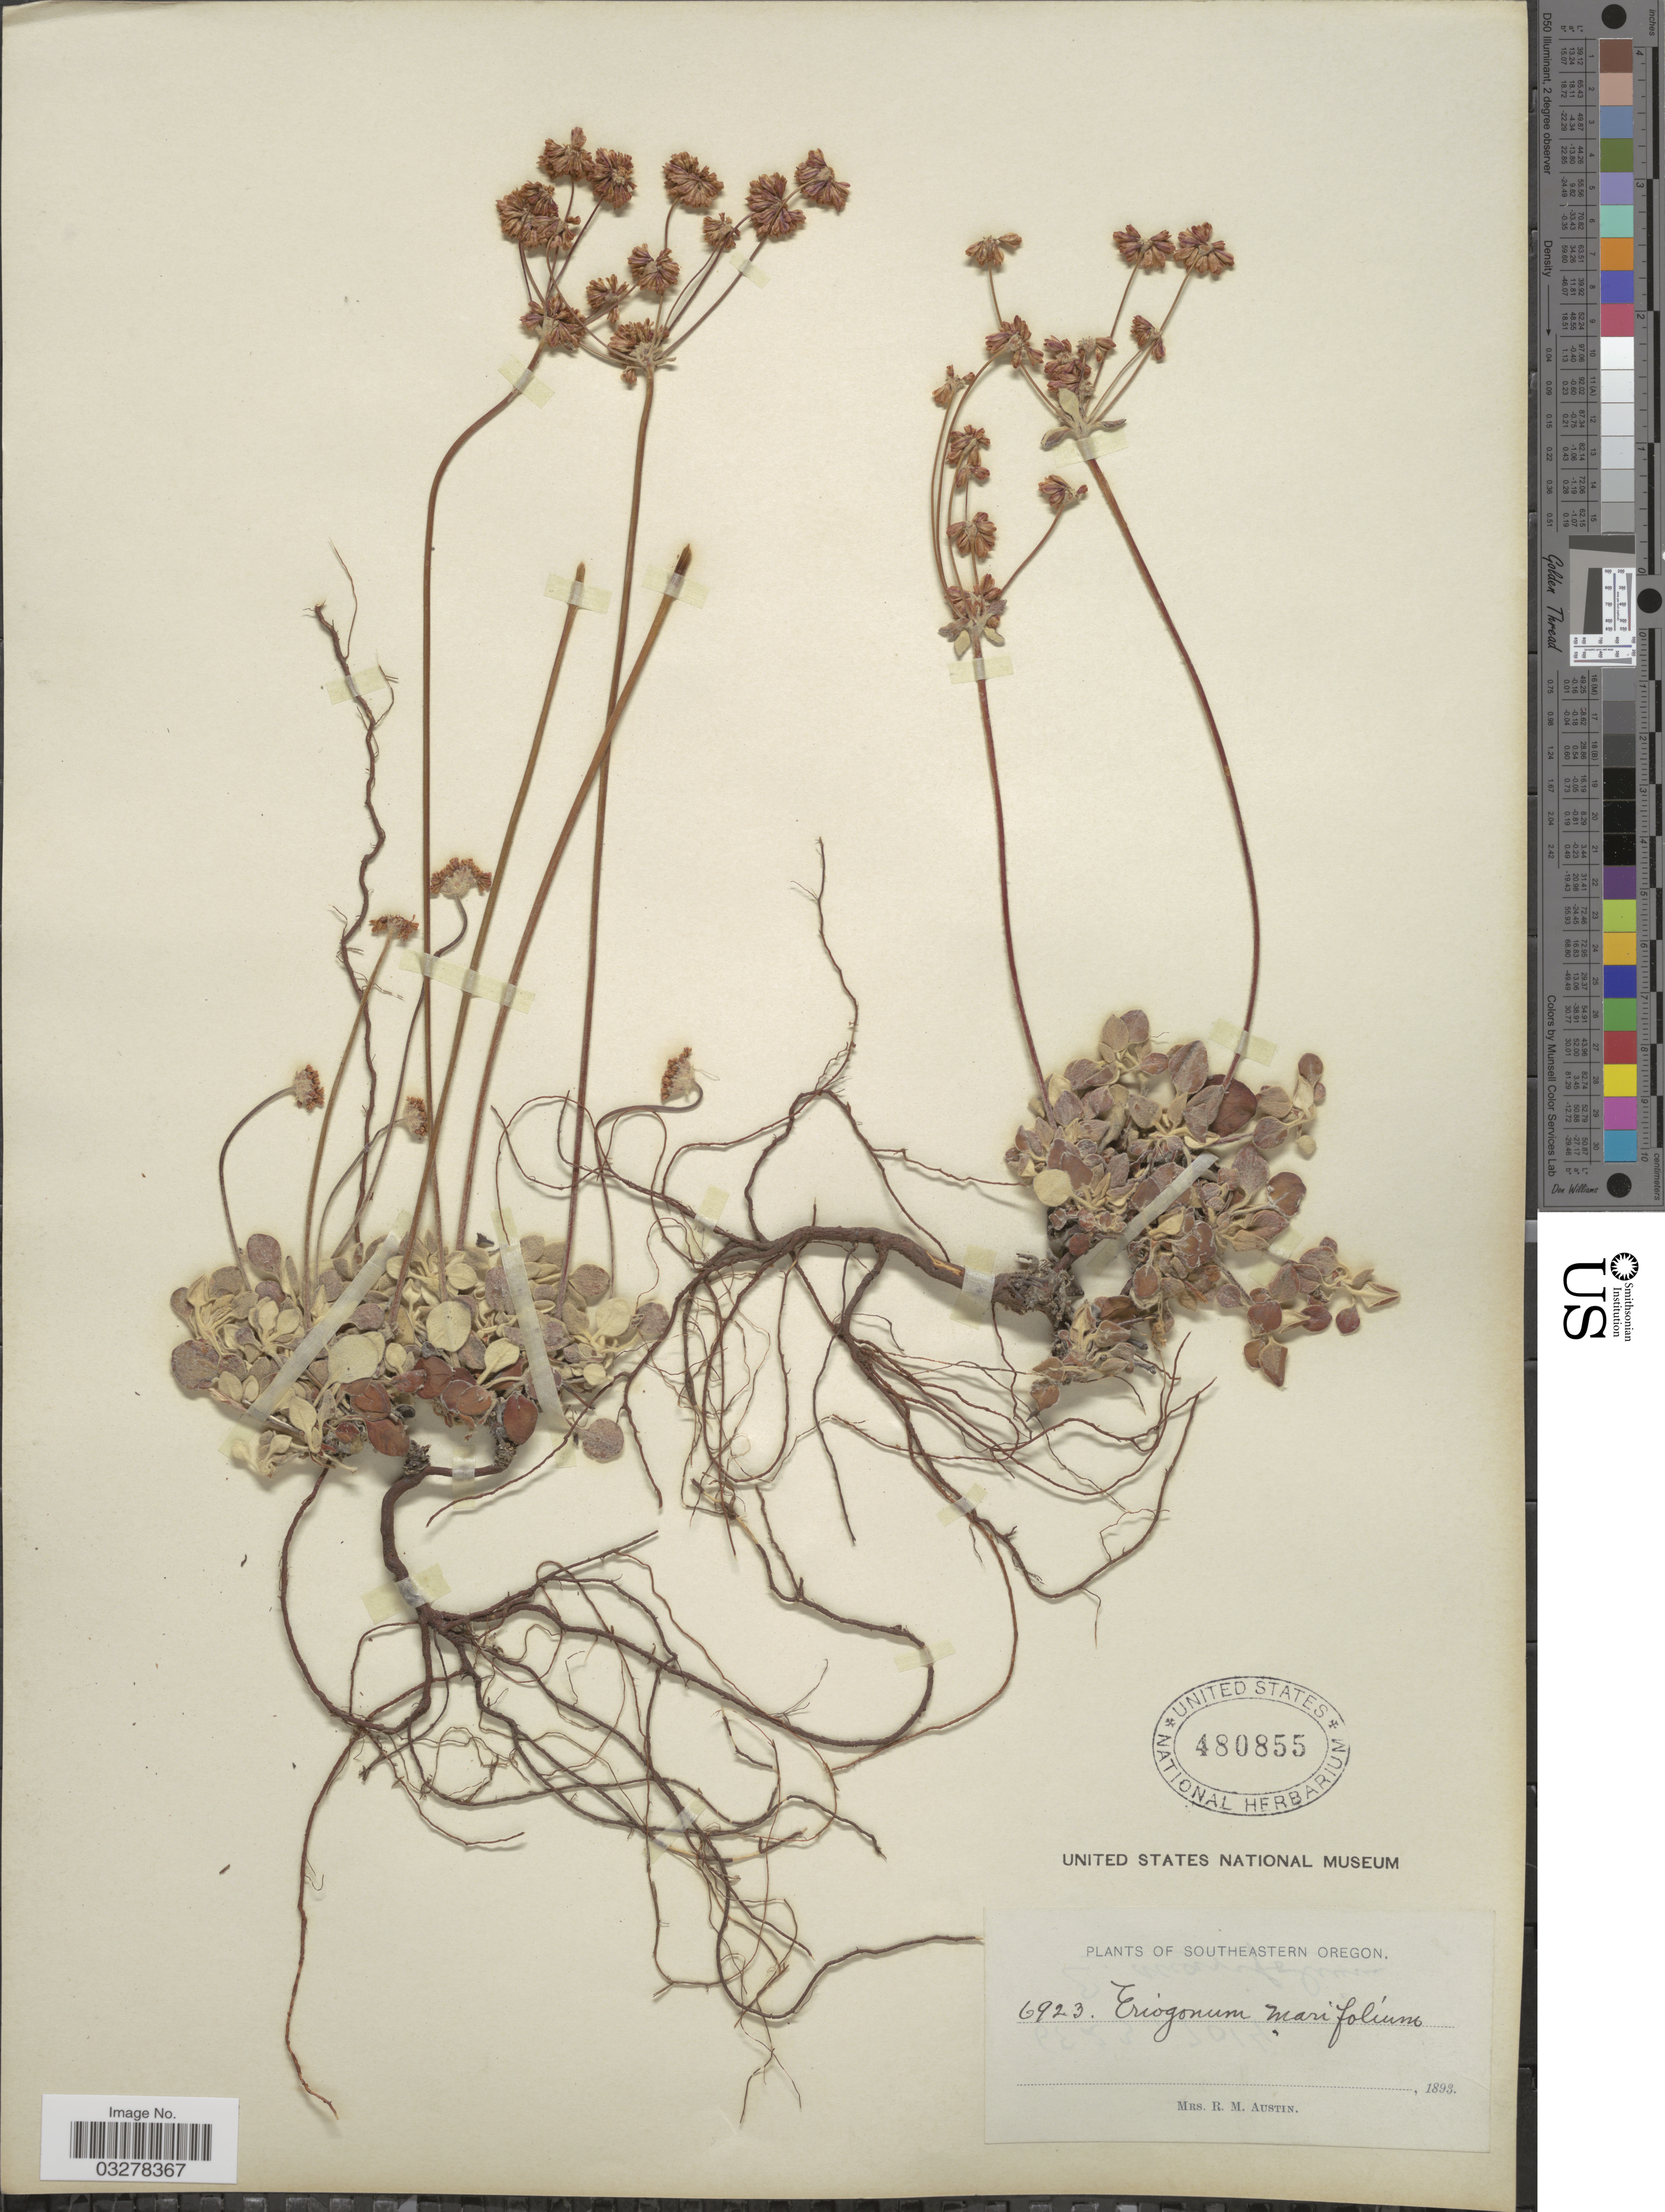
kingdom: Plantae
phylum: Tracheophyta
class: Magnoliopsida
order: Caryophyllales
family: Polygonaceae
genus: Eriogonum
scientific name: Eriogonum marifolium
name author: Torr. & A. Gray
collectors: R. Austin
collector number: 6923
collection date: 1893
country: United States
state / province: Oregon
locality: Southeastern Oregon.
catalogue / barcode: US 480855